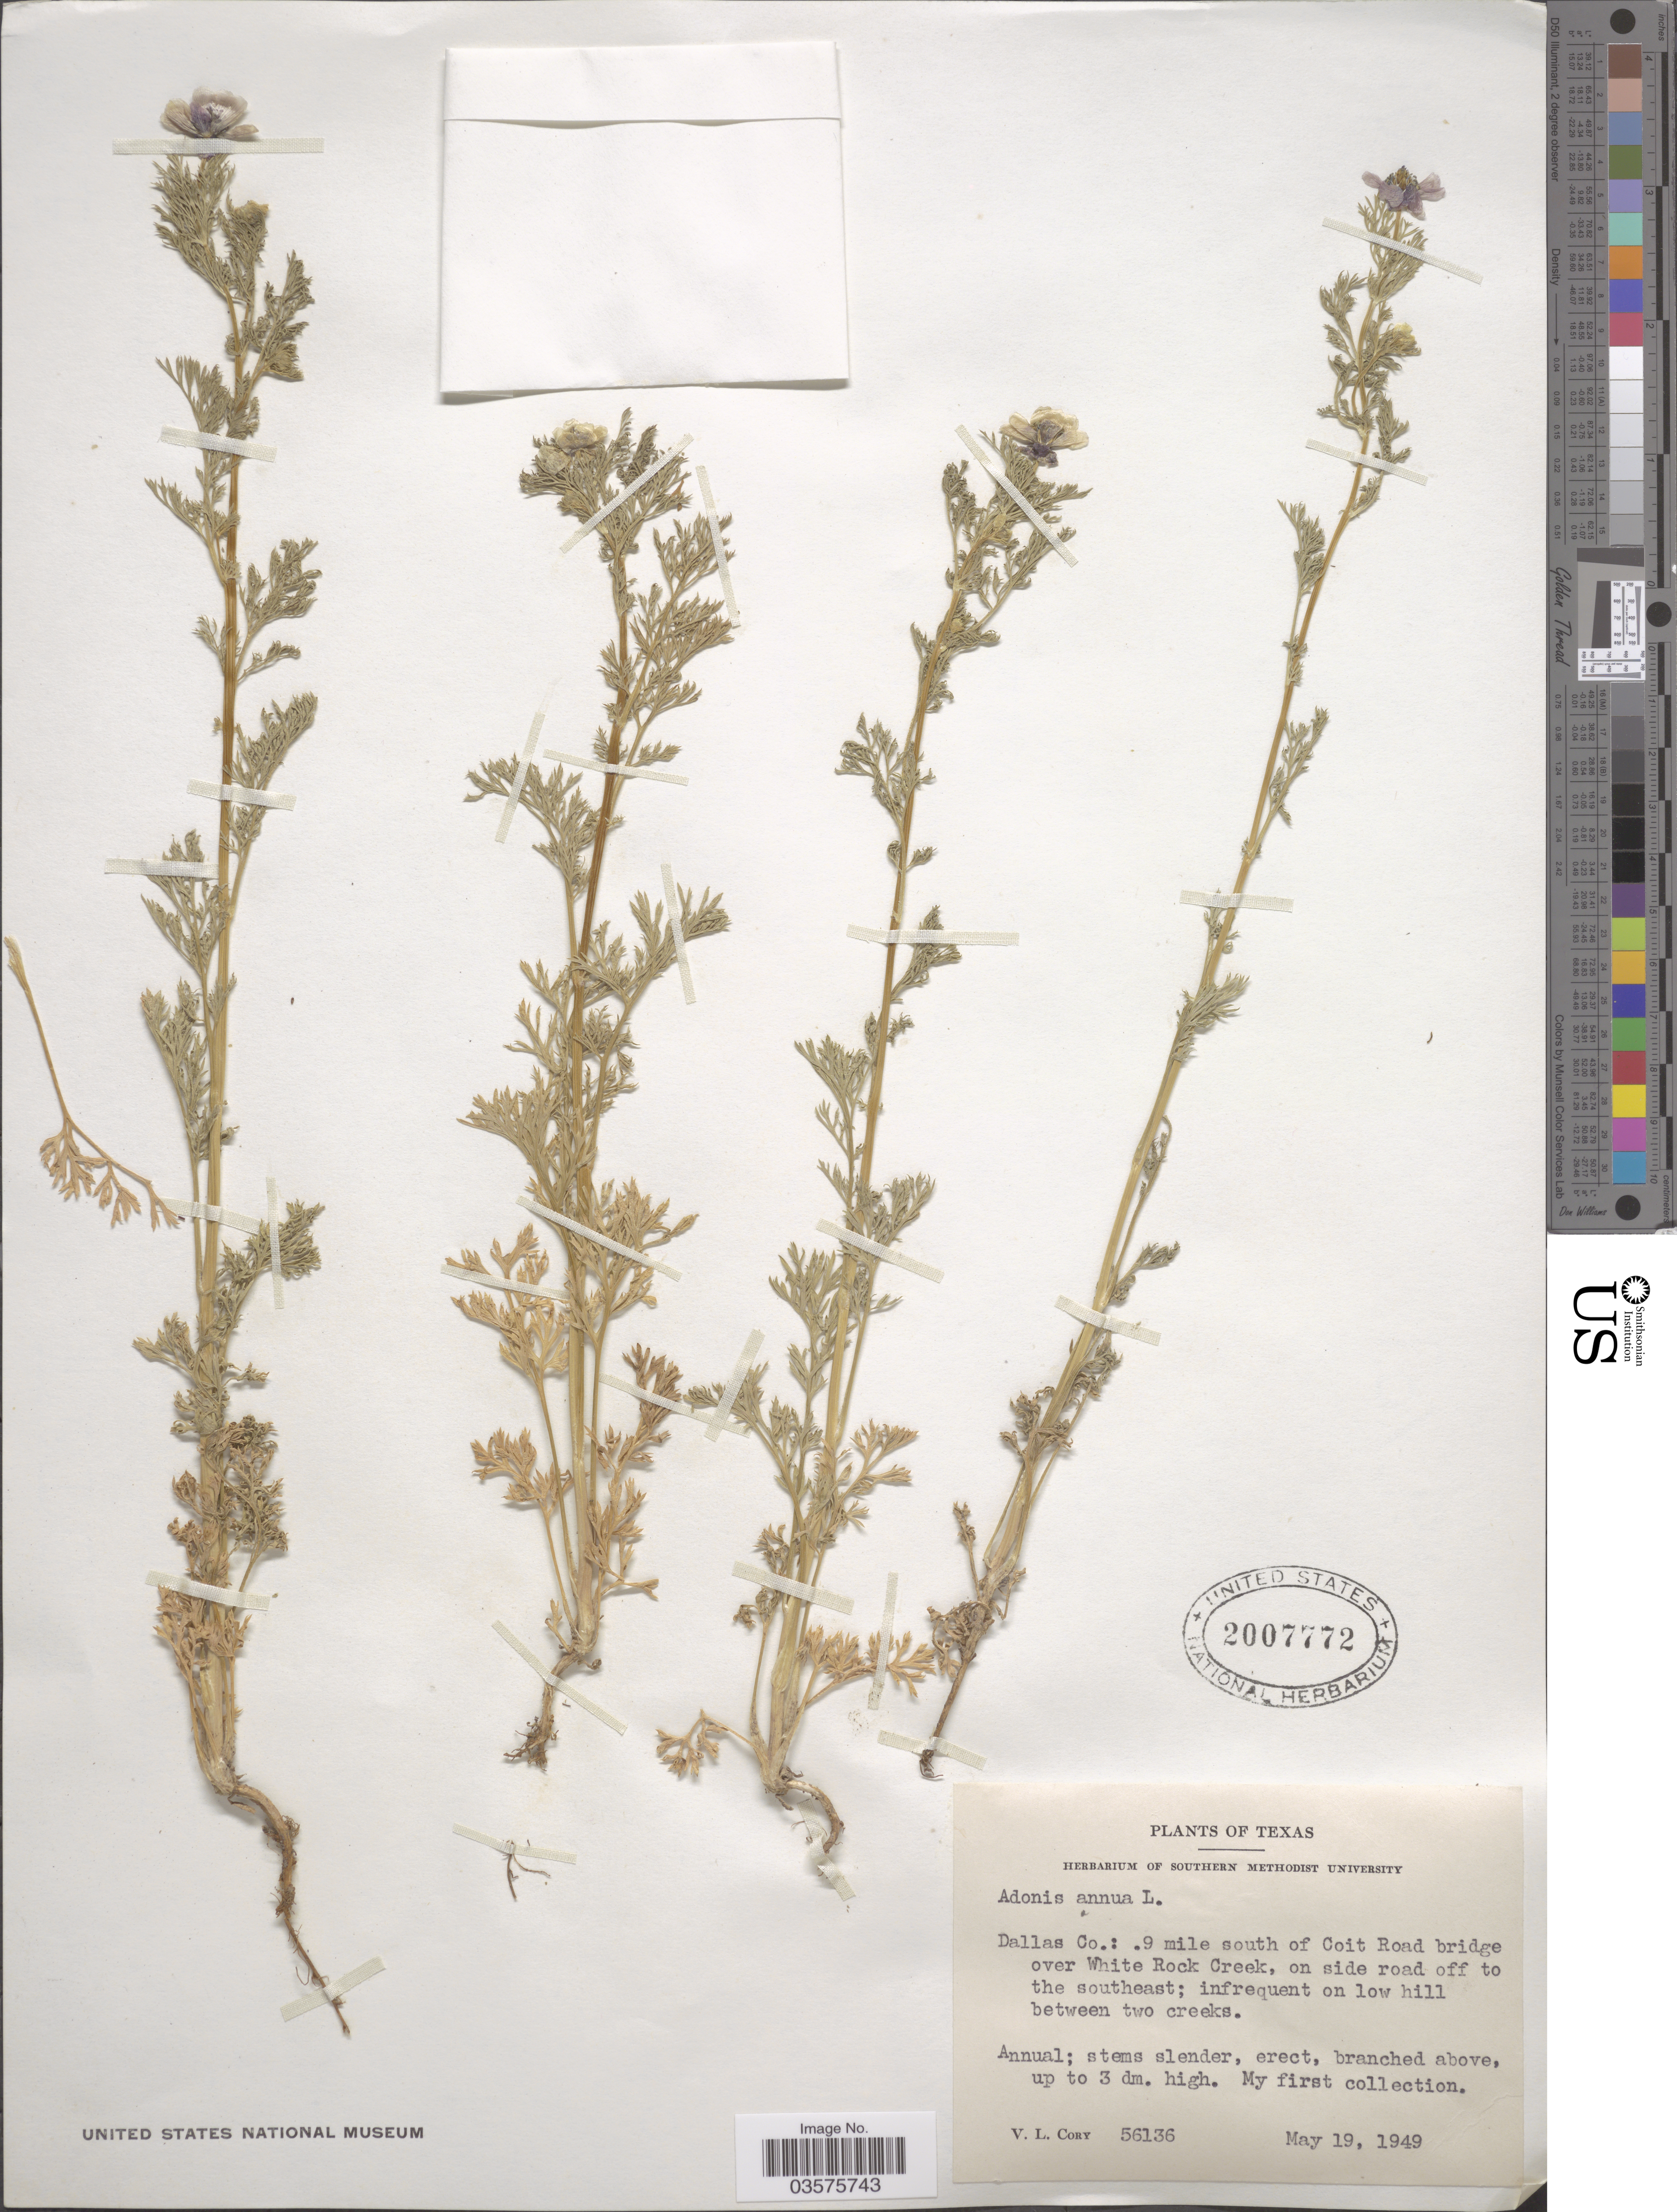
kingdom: Plantae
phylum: Tracheophyta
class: Magnoliopsida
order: Ranunculales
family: Ranunculaceae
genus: Adonis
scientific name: Adonis annua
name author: L.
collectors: V. Cory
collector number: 56136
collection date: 1949-05-19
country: United States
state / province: Texas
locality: Dallas Co.: .9 mile south of Coit Road bridge over White Rock Creek, on side road off to the southeast.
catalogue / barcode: US 2007772